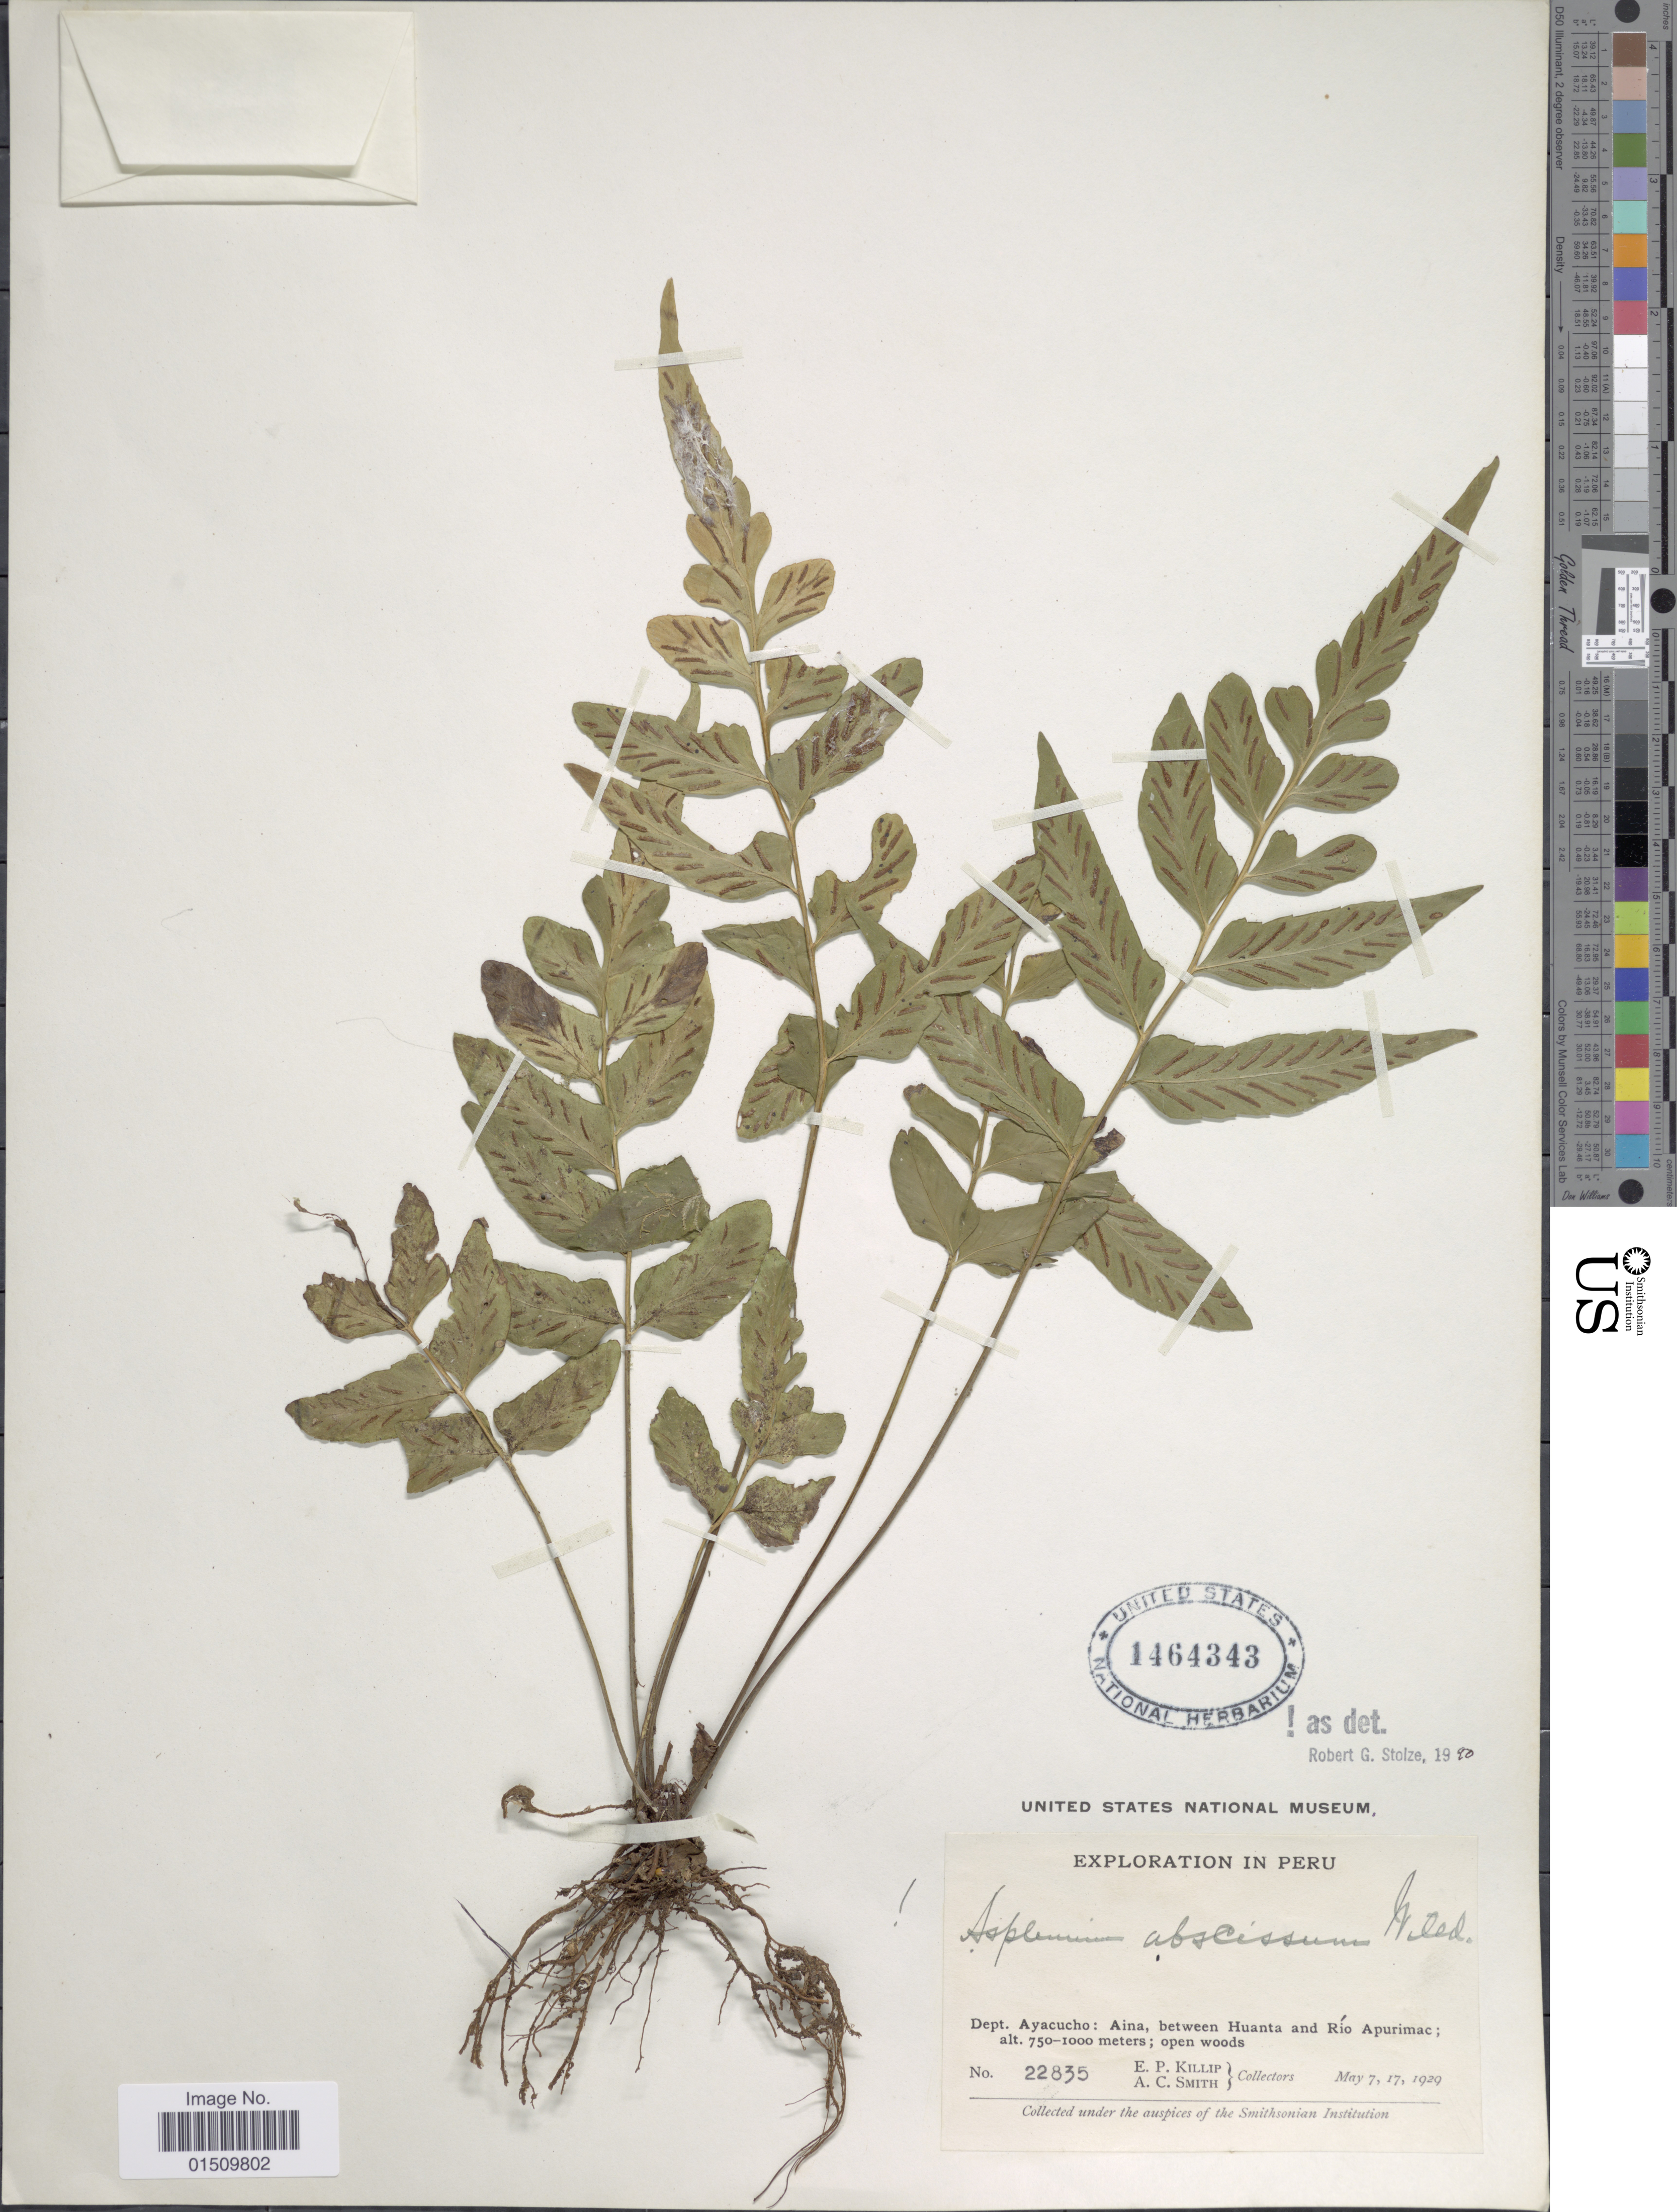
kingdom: Plantae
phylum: Tracheophyta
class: Polypodiopsida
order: Polypodiales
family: Aspleniaceae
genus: Asplenium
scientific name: Asplenium abscissum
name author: Willd.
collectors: E. P. Killip & A. C. Smith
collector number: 22835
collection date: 1929-05-07/1929-05-17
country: Peru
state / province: Ayacucho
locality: Peru, Dept. Ayacucho: Aina, between Huanta and Rio Apurimac.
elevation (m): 750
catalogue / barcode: US 1464343